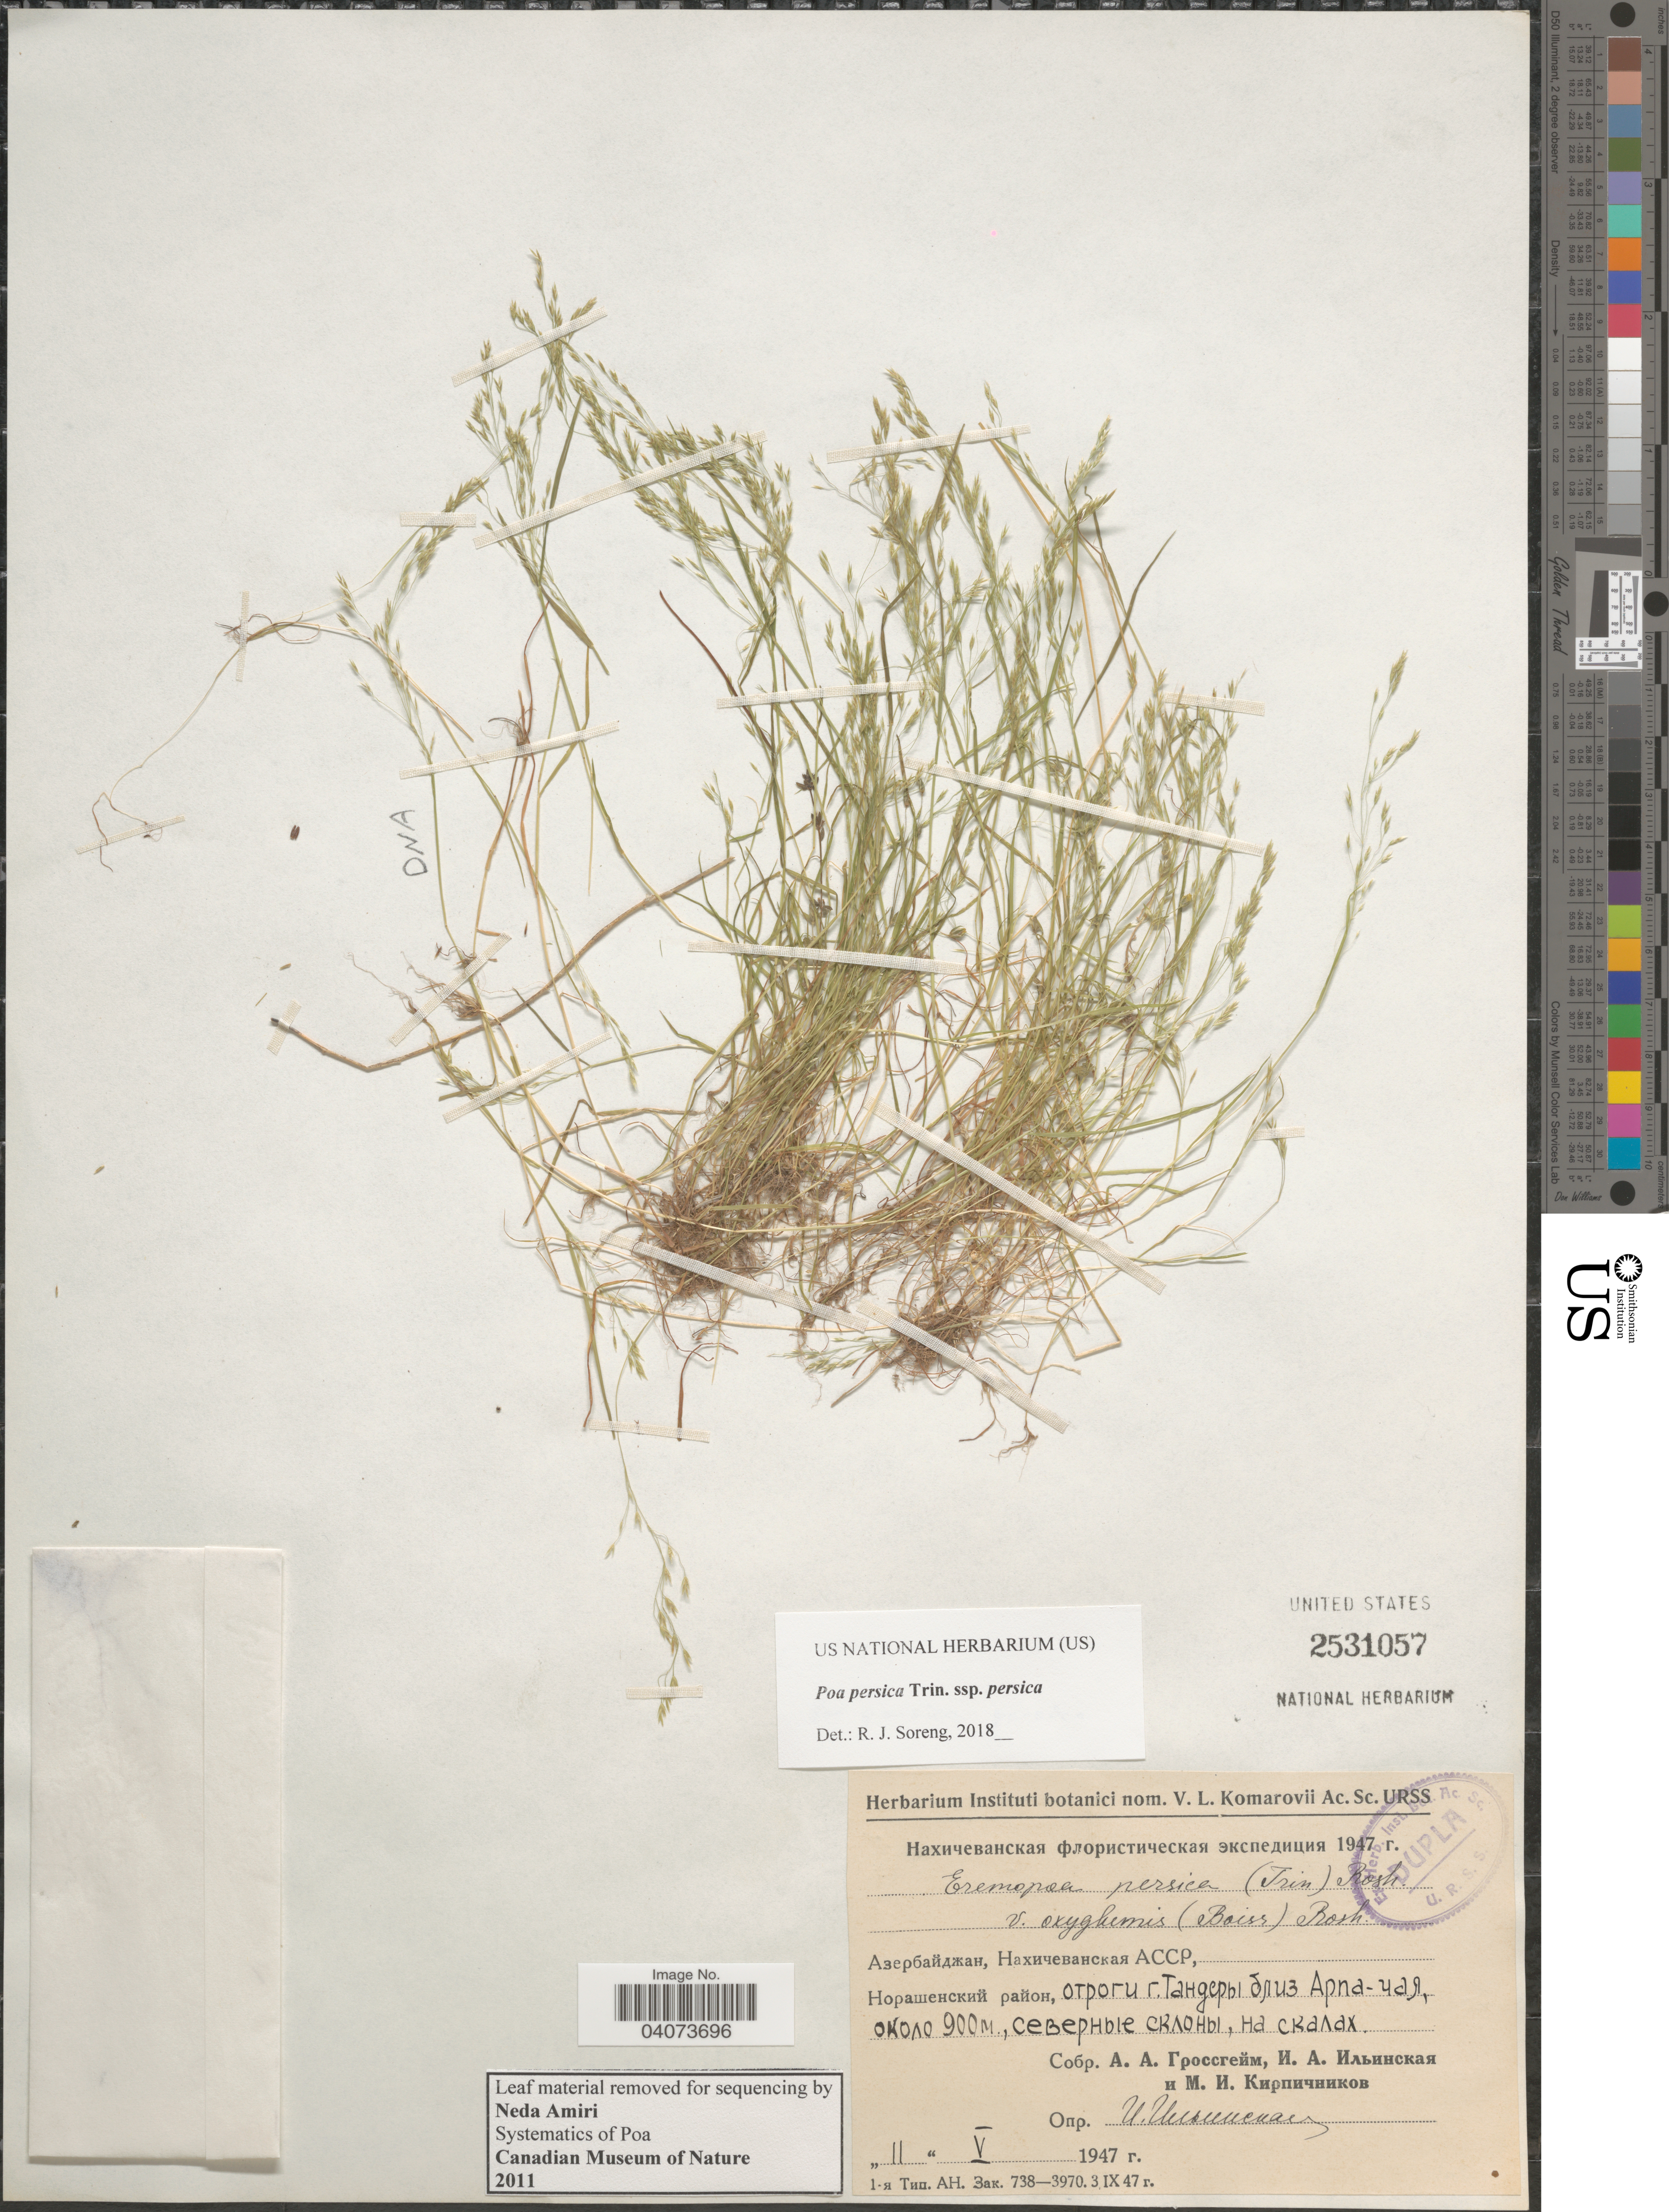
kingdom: Plantae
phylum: Tracheophyta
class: Liliopsida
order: Poales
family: Poaceae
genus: Poa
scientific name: Poa persica subsp. persica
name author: Trin.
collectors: A. Grossheim, I. Ilinskaya & M. Kirpichnikov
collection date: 1947-05-11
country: Azerbaijan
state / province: Nakhchivan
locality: District of Norashenskiy, Mt. Tandery, near Arpa-Chay.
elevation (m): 900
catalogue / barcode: US 2531057